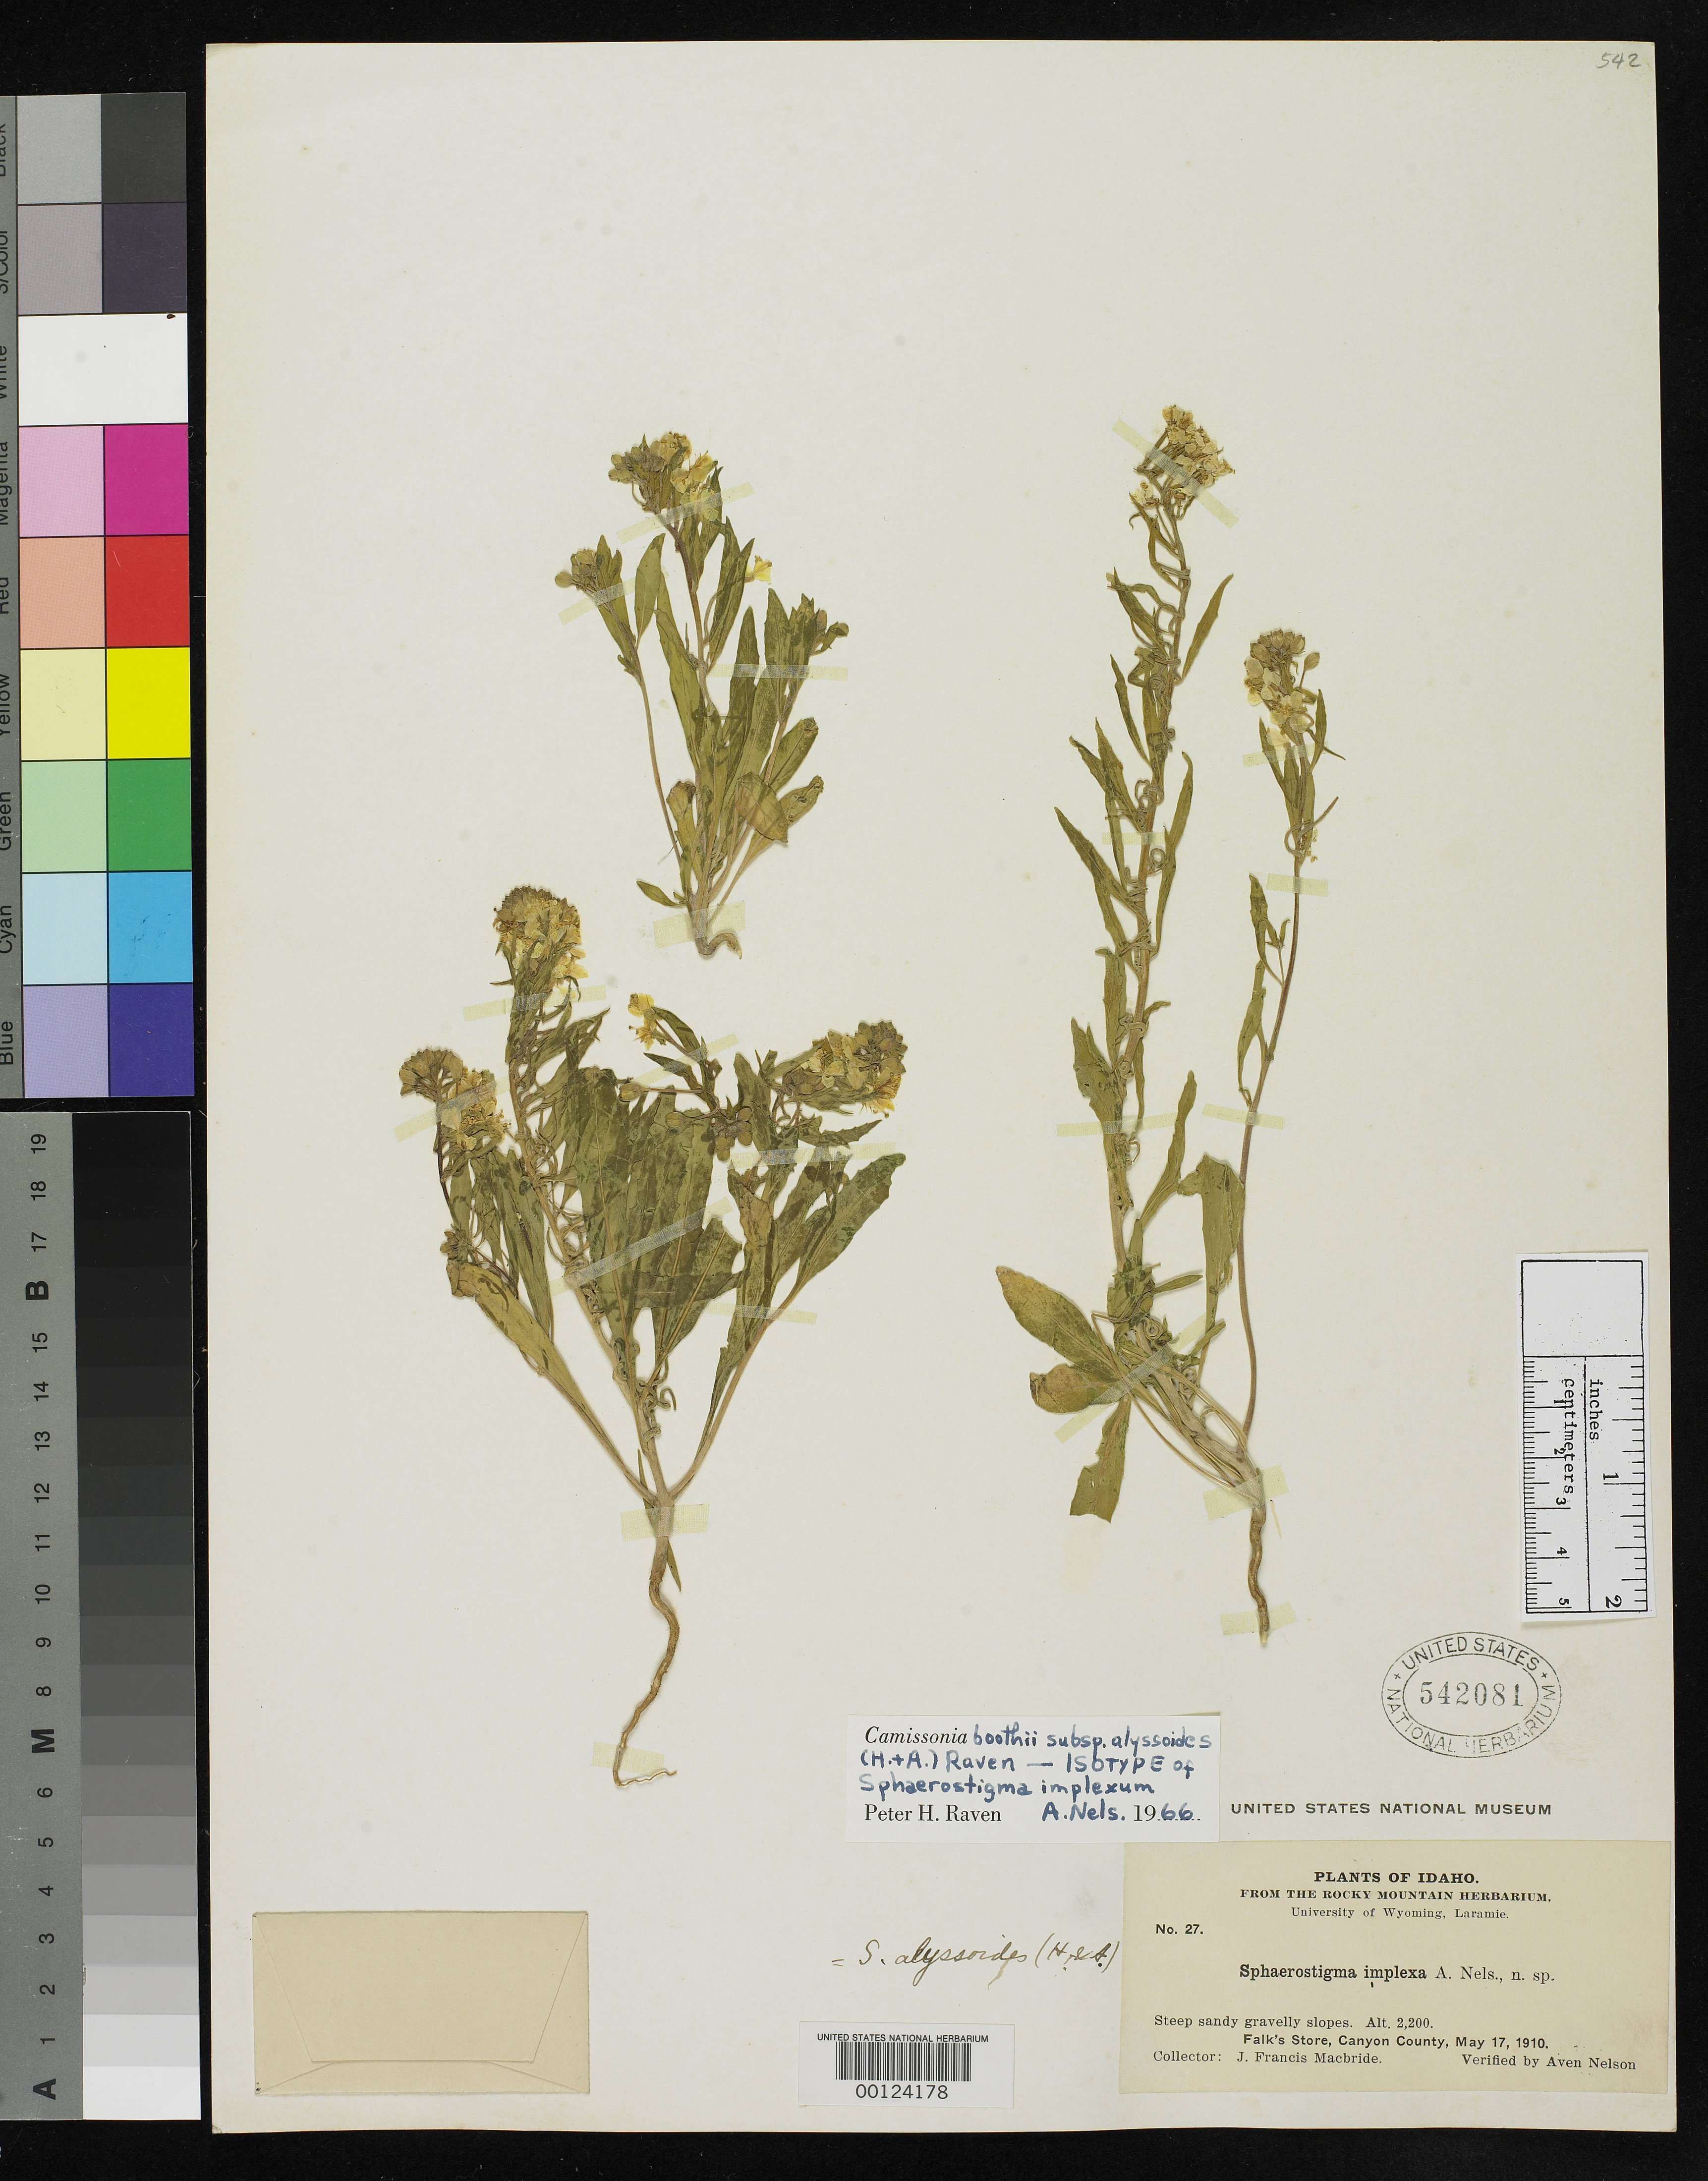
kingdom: Plantae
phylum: Tracheophyta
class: Magnoliopsida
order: Myrtales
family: Onagraceae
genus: Sphaerostigma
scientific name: Sphaerostigma implexa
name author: A. Nelson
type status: Isotype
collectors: J. F. Macbride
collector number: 27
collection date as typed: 17 May 1910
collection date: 1910-05-17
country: United States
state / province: Idaho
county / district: Canyon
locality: Falk's Store.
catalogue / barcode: US 542081